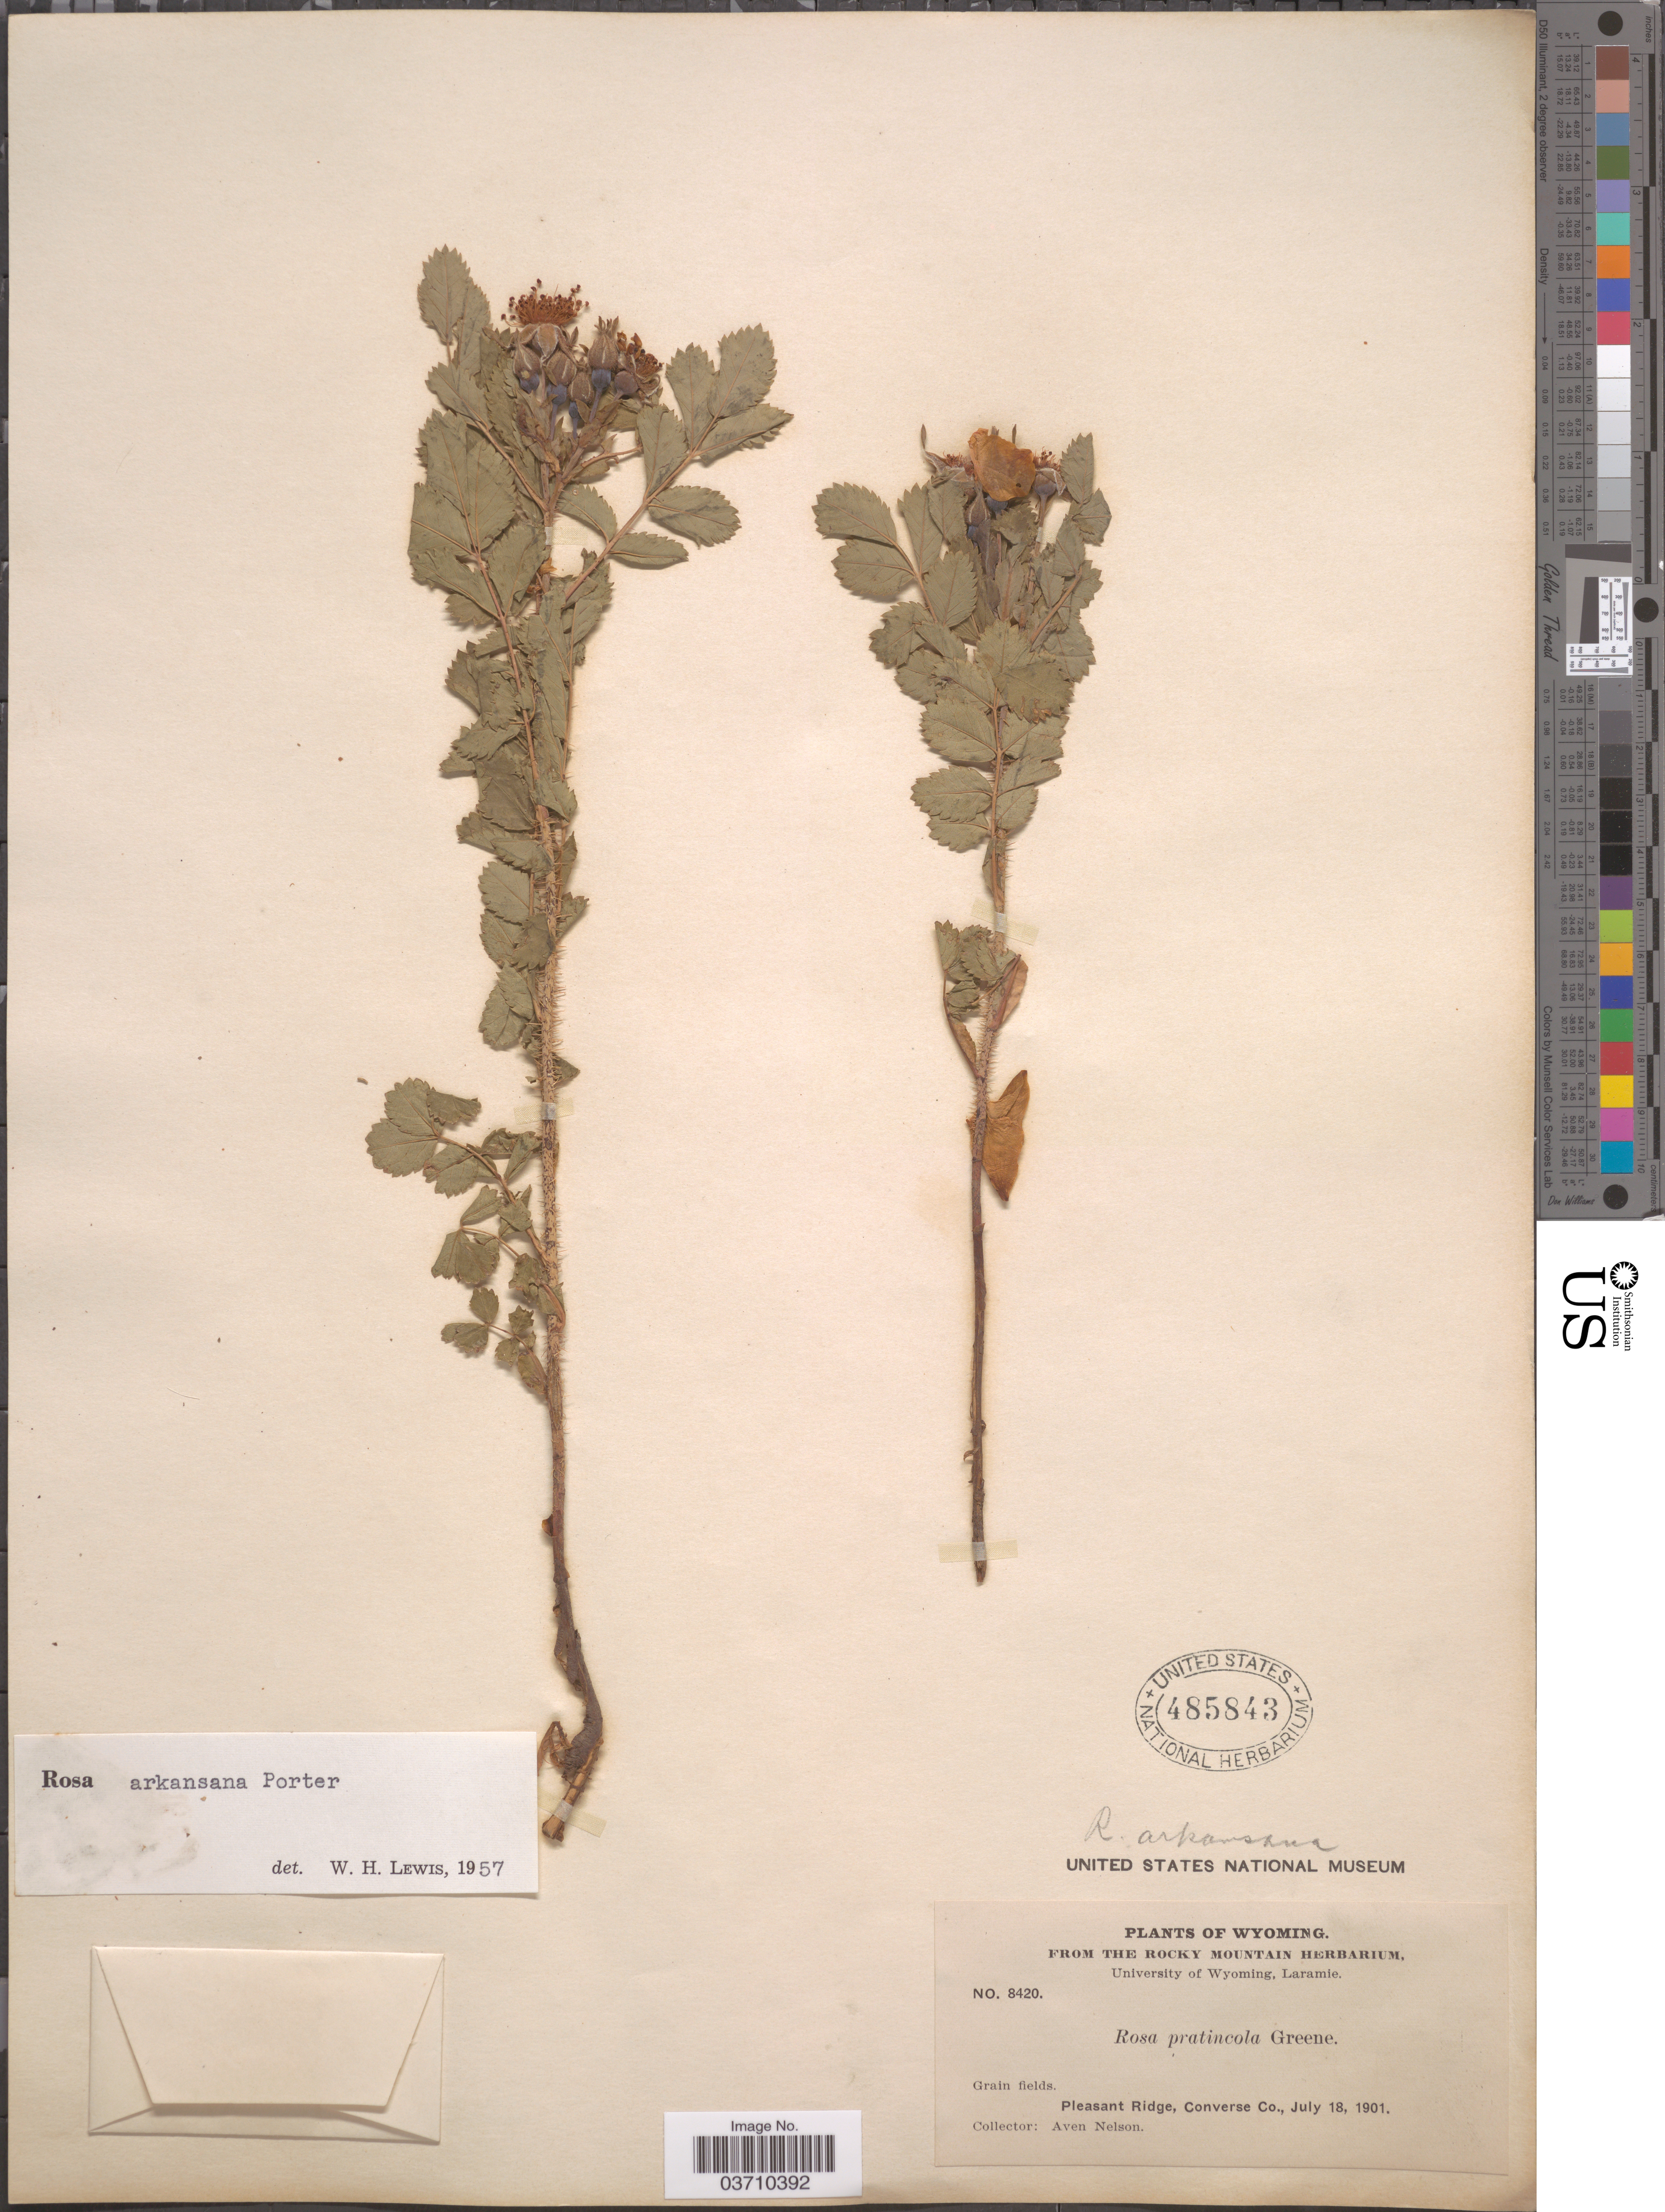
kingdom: Plantae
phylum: Tracheophyta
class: Magnoliopsida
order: Rosales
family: Rosaceae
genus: Rosa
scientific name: Rosa arkansana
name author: Porter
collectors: A. Nelson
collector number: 8420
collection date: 1901-07-18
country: United States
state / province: Wyoming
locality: Pleasant Ridge, Converse Co.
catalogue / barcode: US 485843